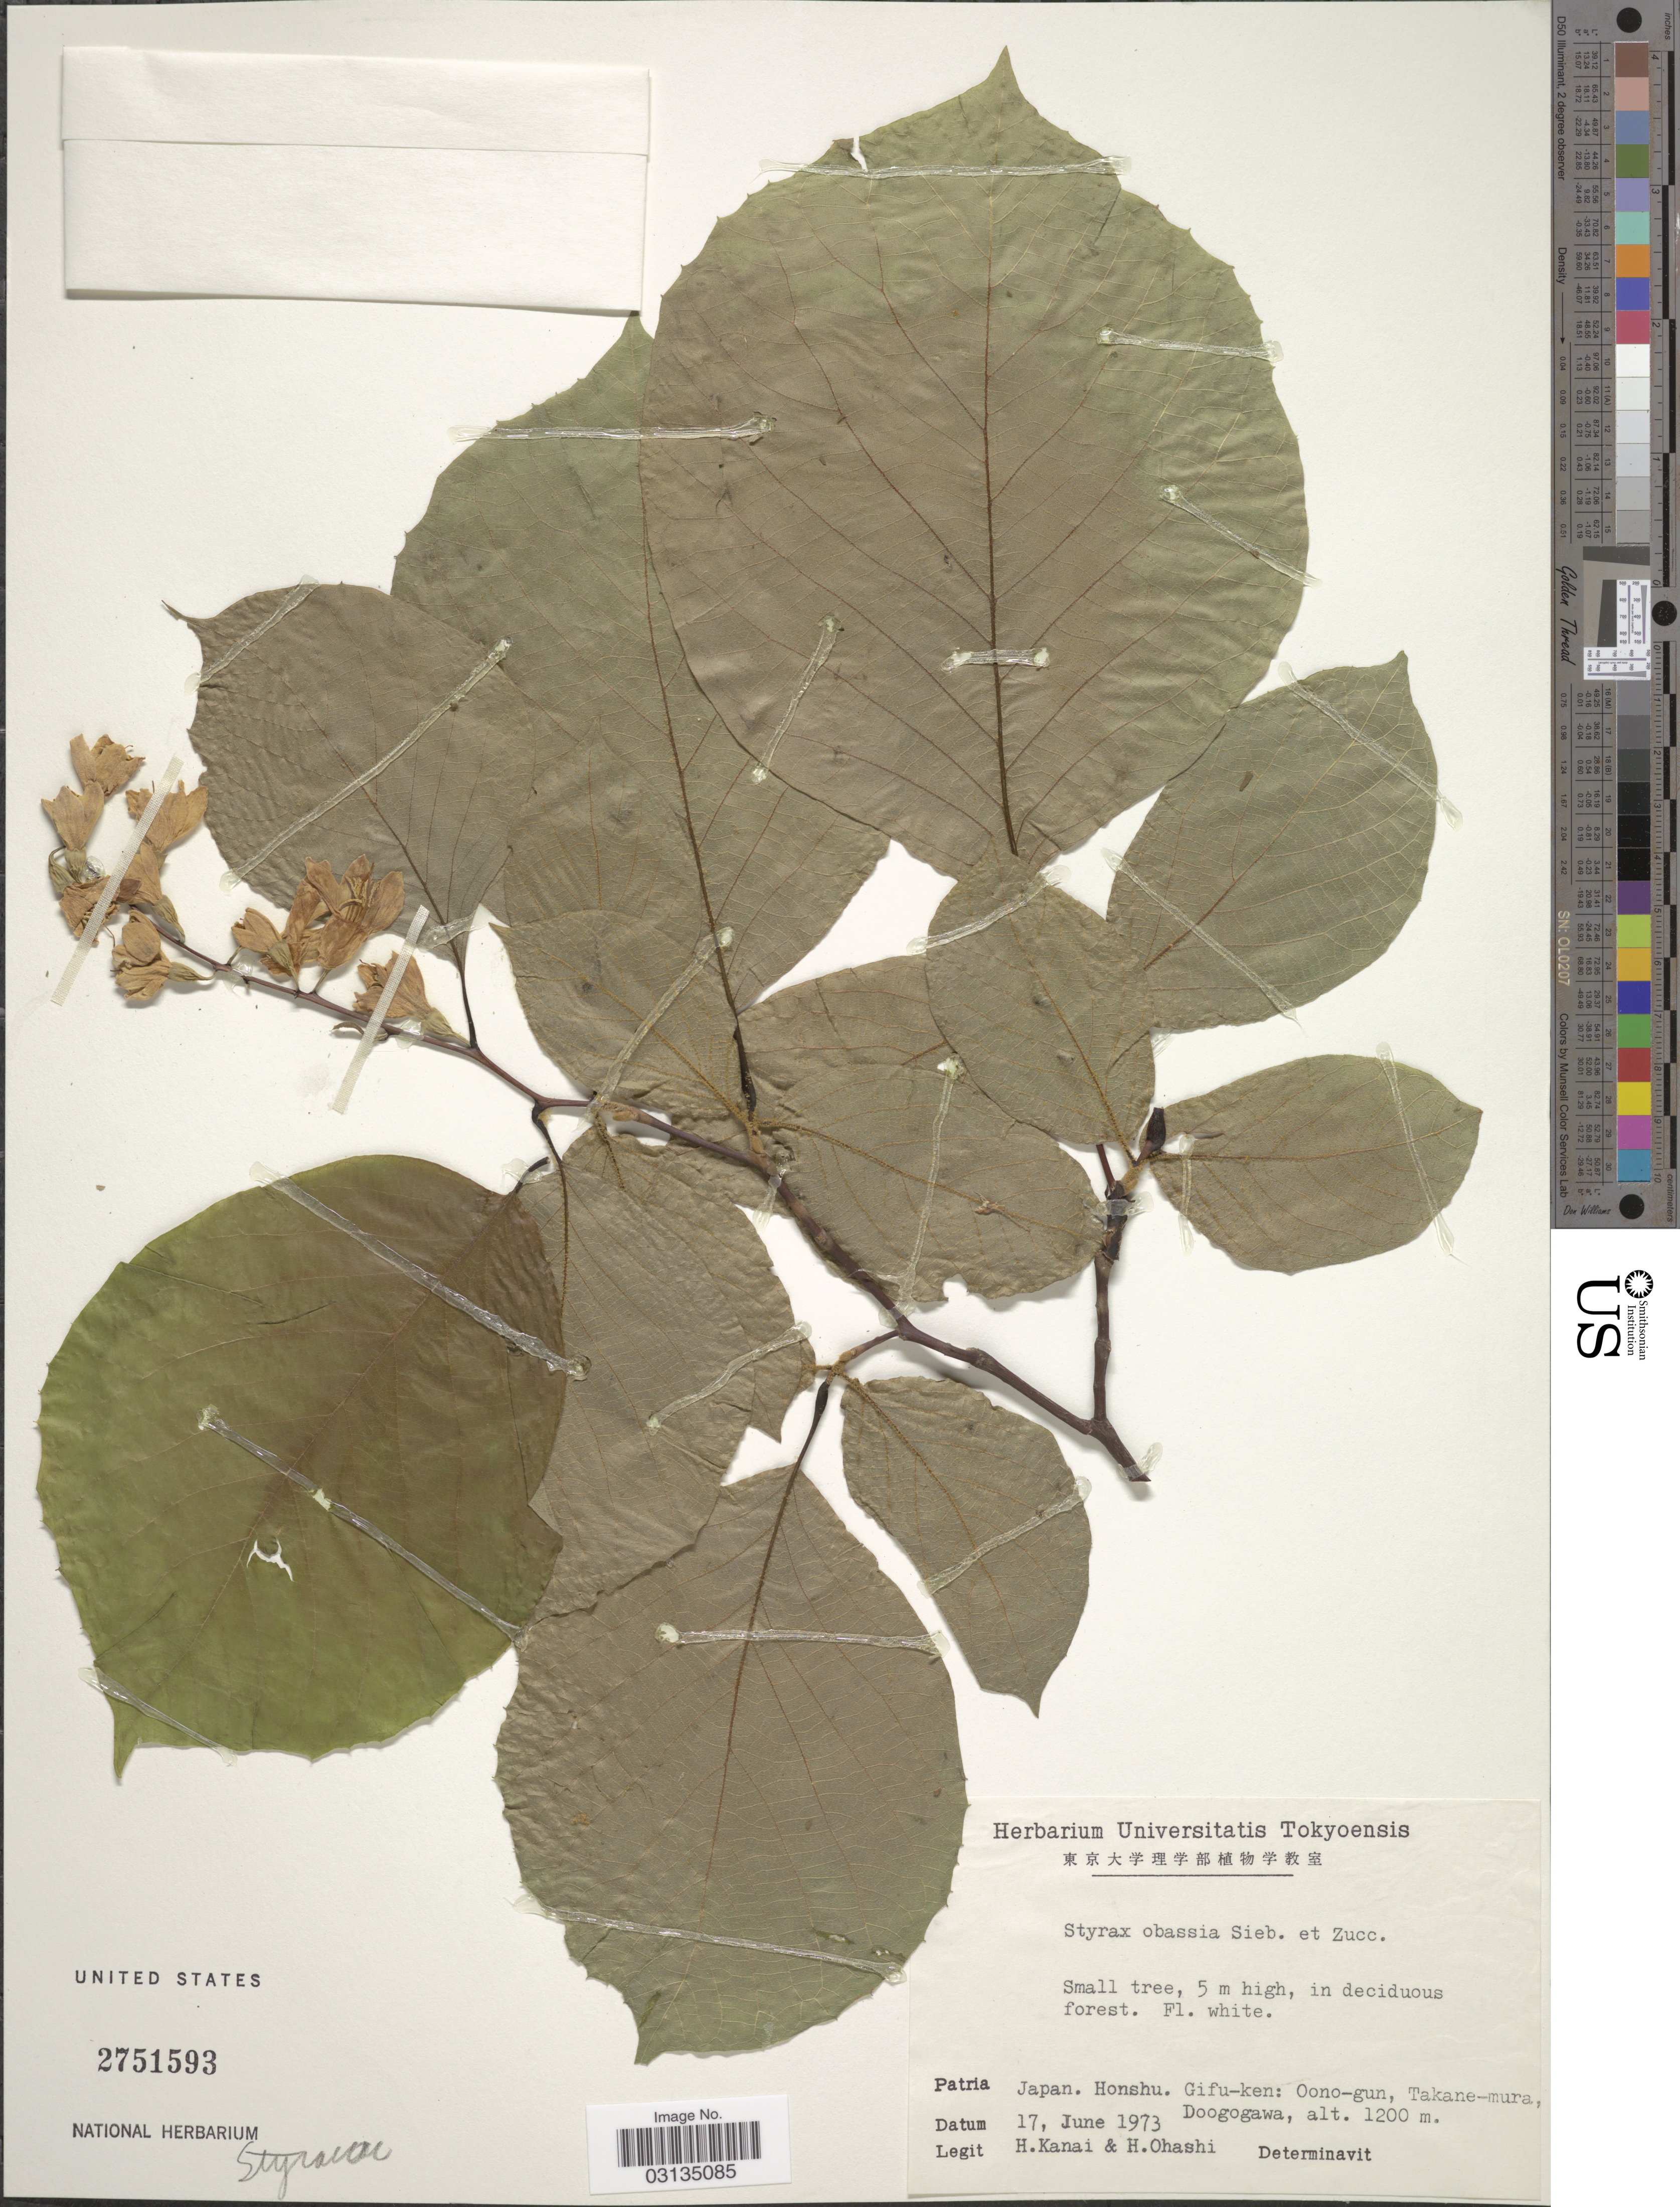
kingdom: Plantae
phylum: Tracheophyta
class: Magnoliopsida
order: Ericales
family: Styracaceae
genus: Styrax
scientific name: Styrax obassia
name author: Siebold & Zucc.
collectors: H. Kanai & H. Ohashi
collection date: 1973-06-17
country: Japan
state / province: Gihu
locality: Japan, Honshu: Gifu-ken: Oono-gun, Takane-mura, Doogogawa.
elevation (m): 1200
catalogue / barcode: US 2751593